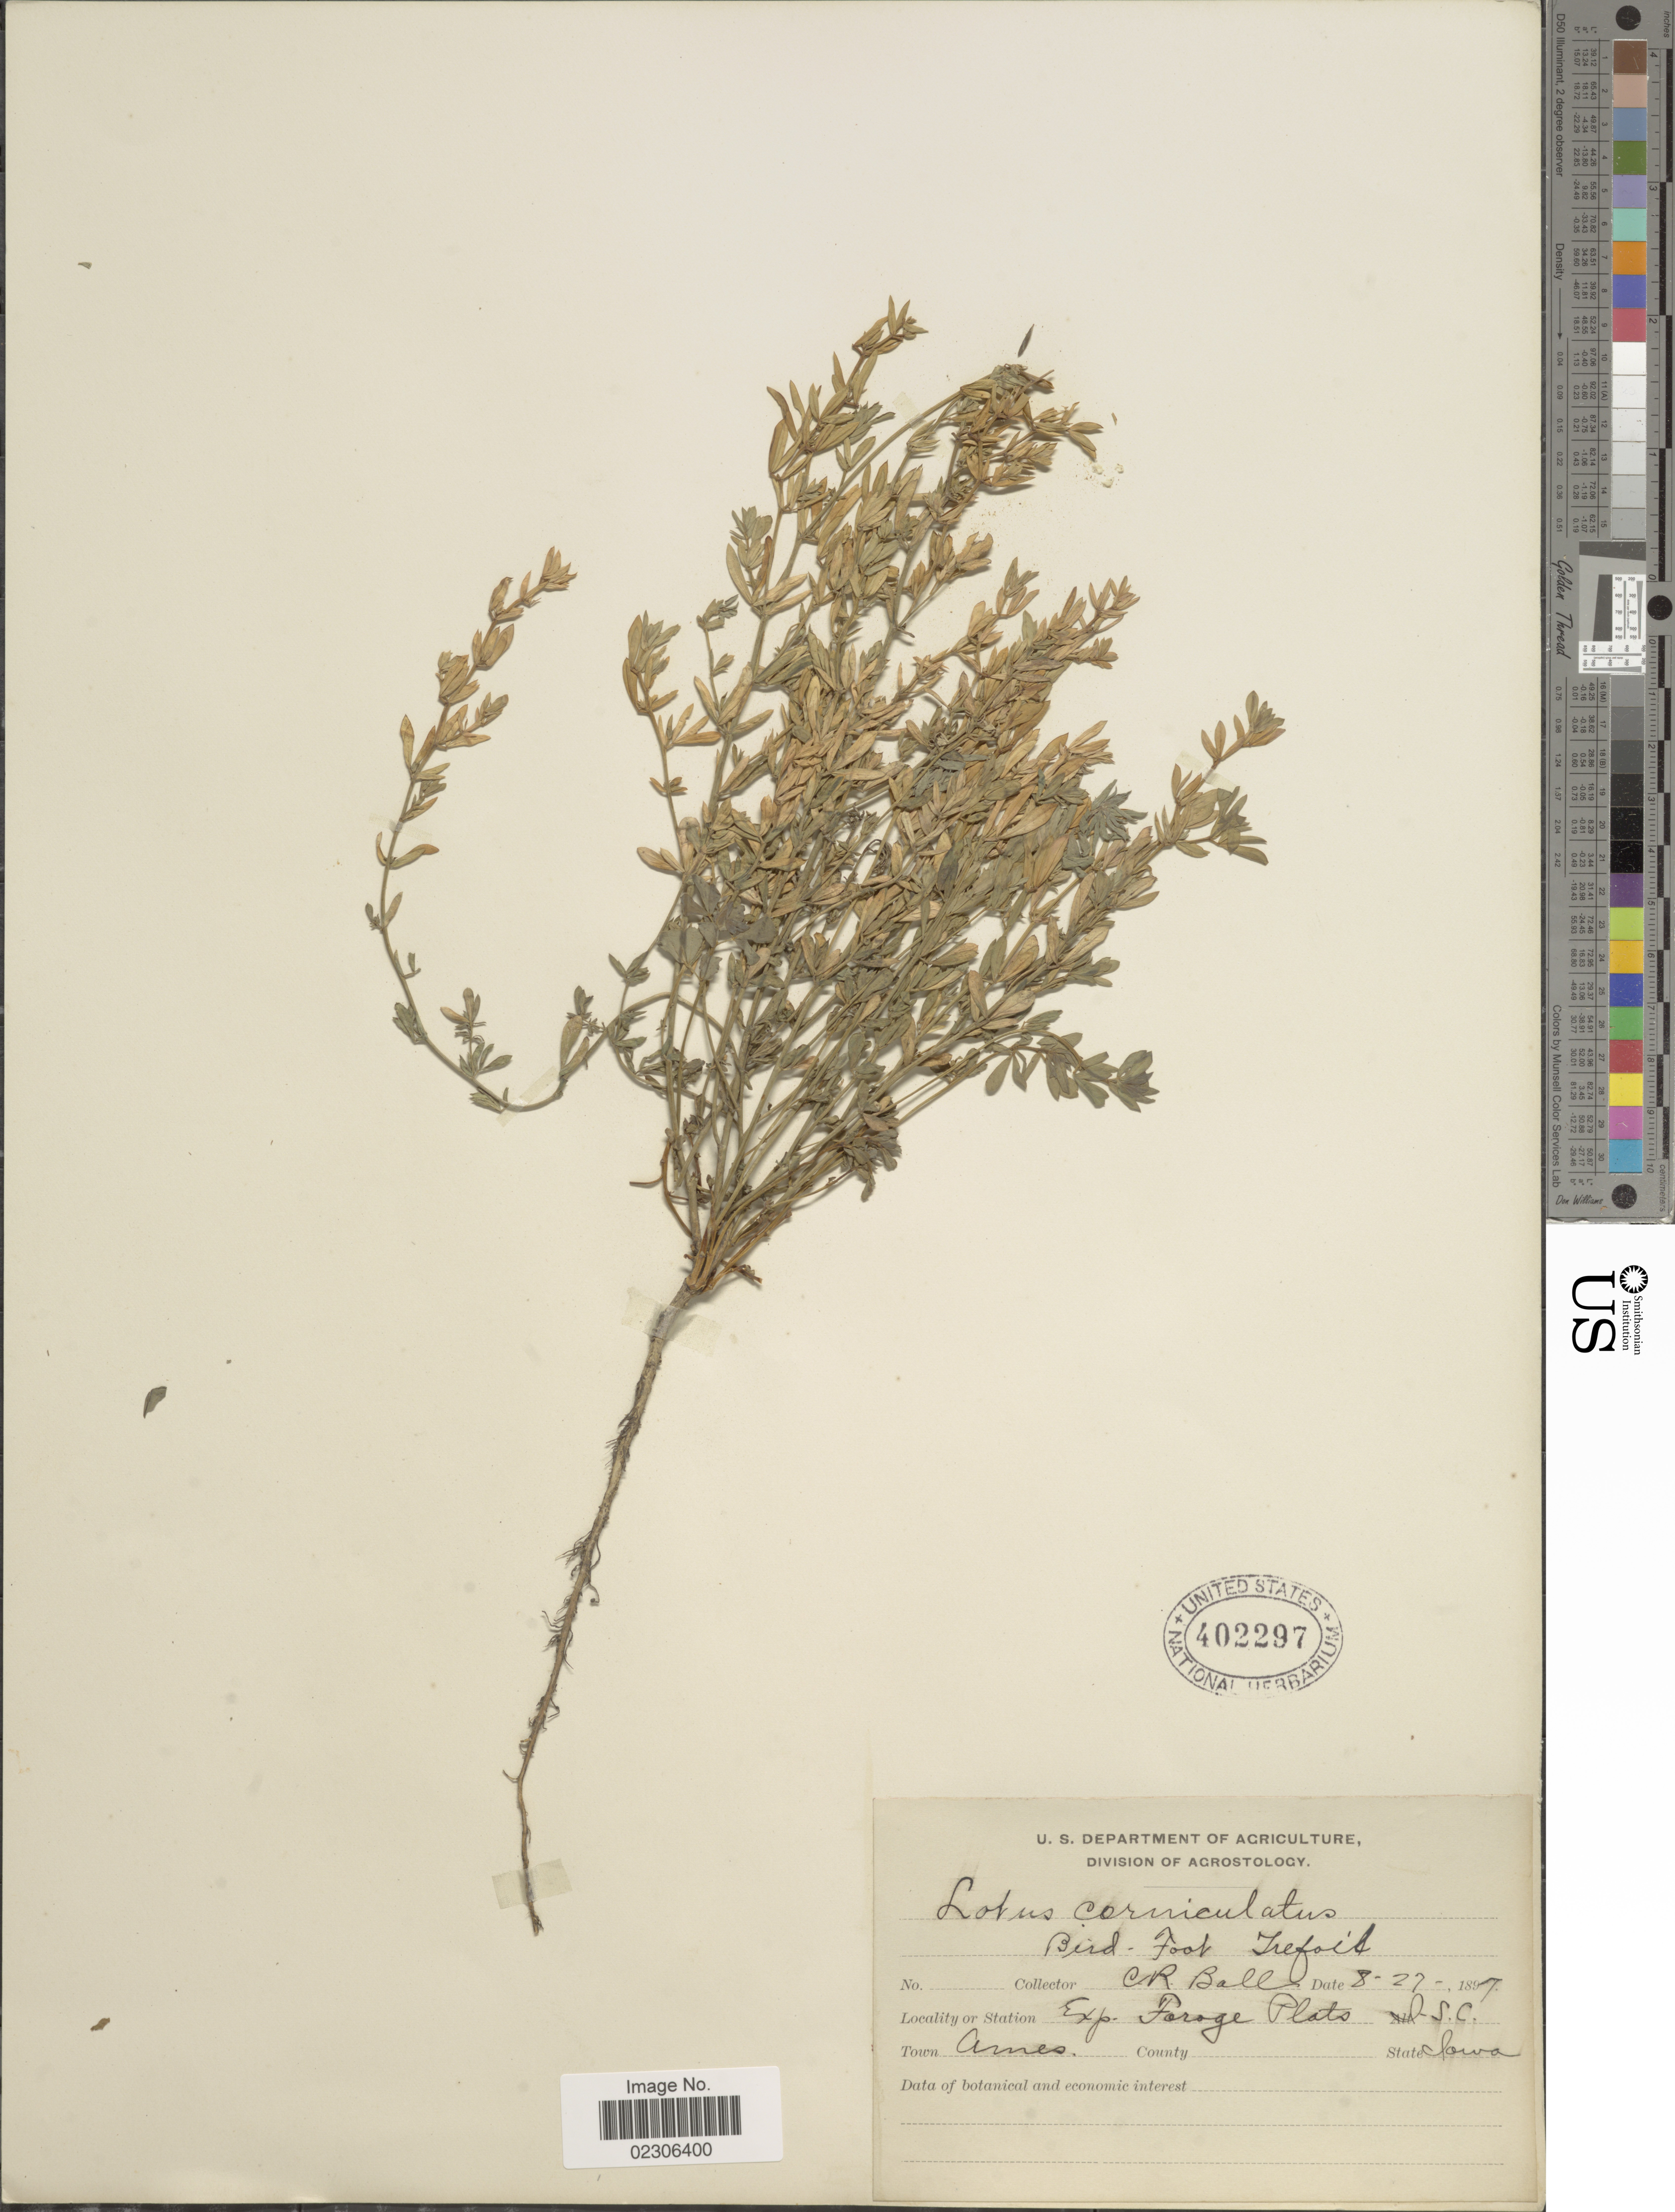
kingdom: Plantae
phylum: Tracheophyta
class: Magnoliopsida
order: Fabales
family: Fabaceae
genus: Lotus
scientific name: Lotus corniculatus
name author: L.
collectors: C. R. Ball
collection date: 1897-08-27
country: United States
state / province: Iowa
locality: Exp. Forage Plats, Town Ames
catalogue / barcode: US 402297